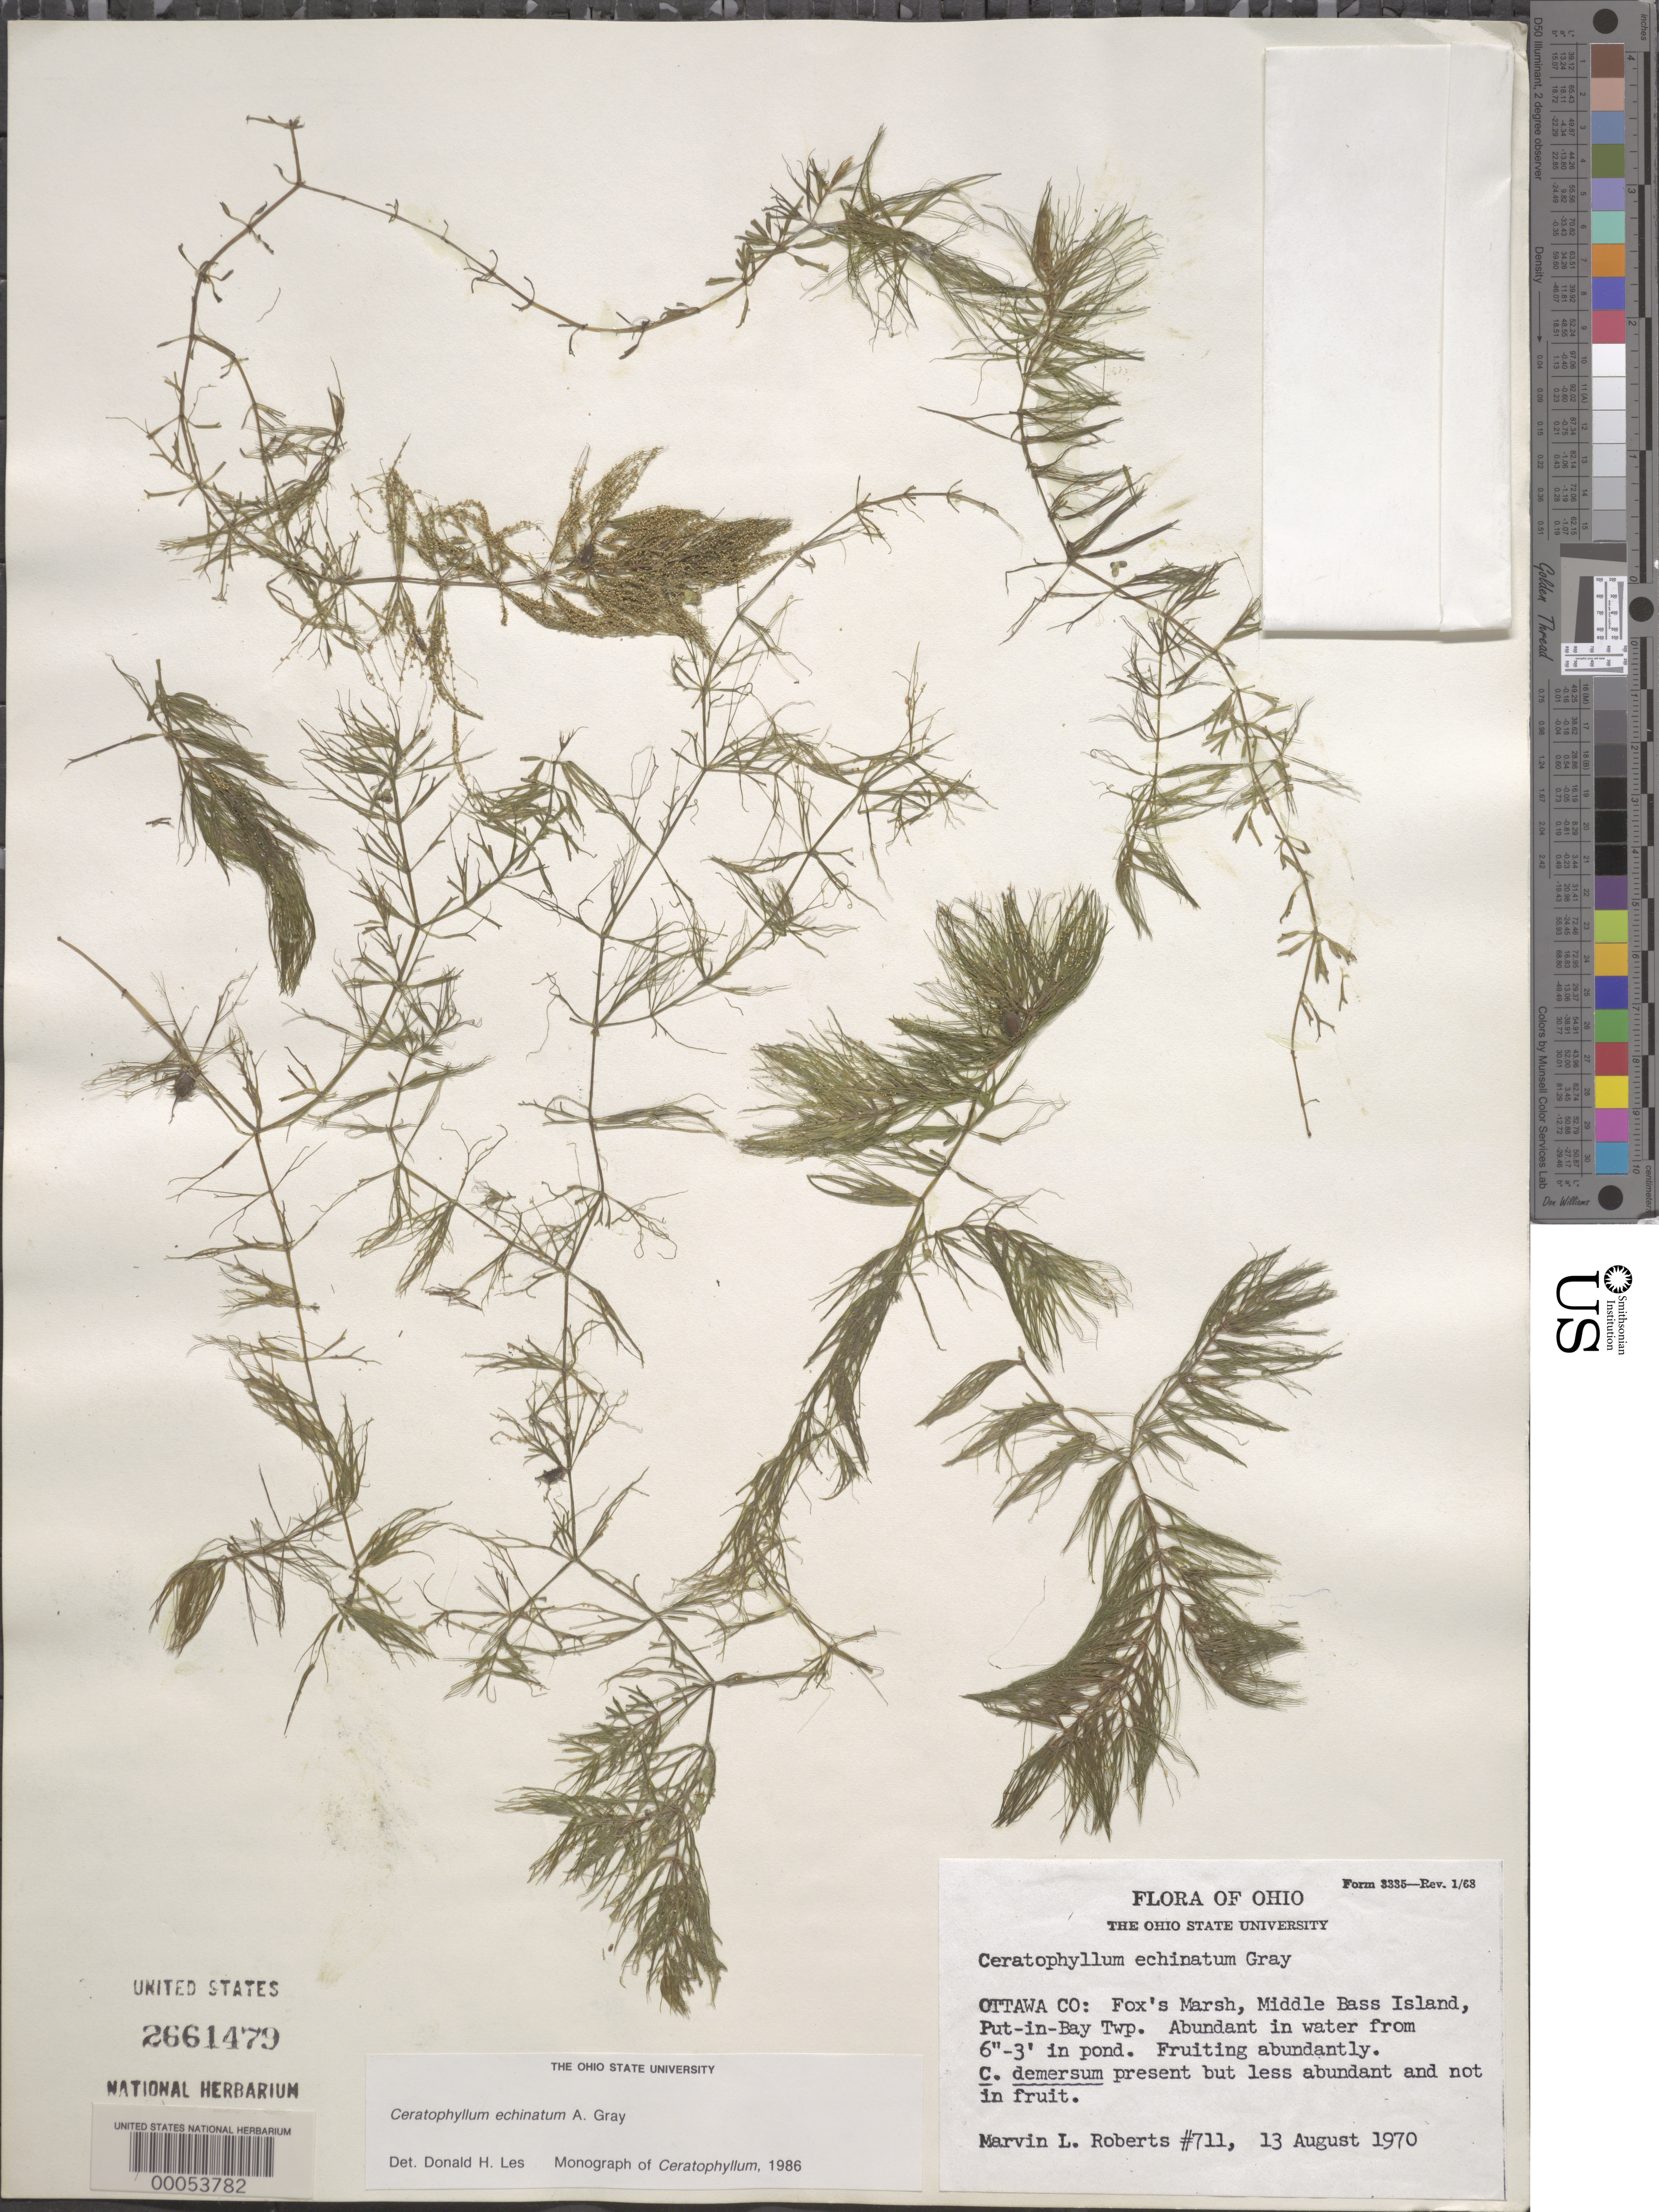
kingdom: Plantae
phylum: Tracheophyta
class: Magnoliopsida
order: Ceratophyllales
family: Ceratophyllaceae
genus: Ceratophyllum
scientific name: Ceratophyllum demersum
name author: L.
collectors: M. Roberts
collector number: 711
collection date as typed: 13 Aug 1970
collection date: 1970-08-13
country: United States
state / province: Ohio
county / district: Ottawa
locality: Fox's marsh, middle bass island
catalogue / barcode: US 2661479